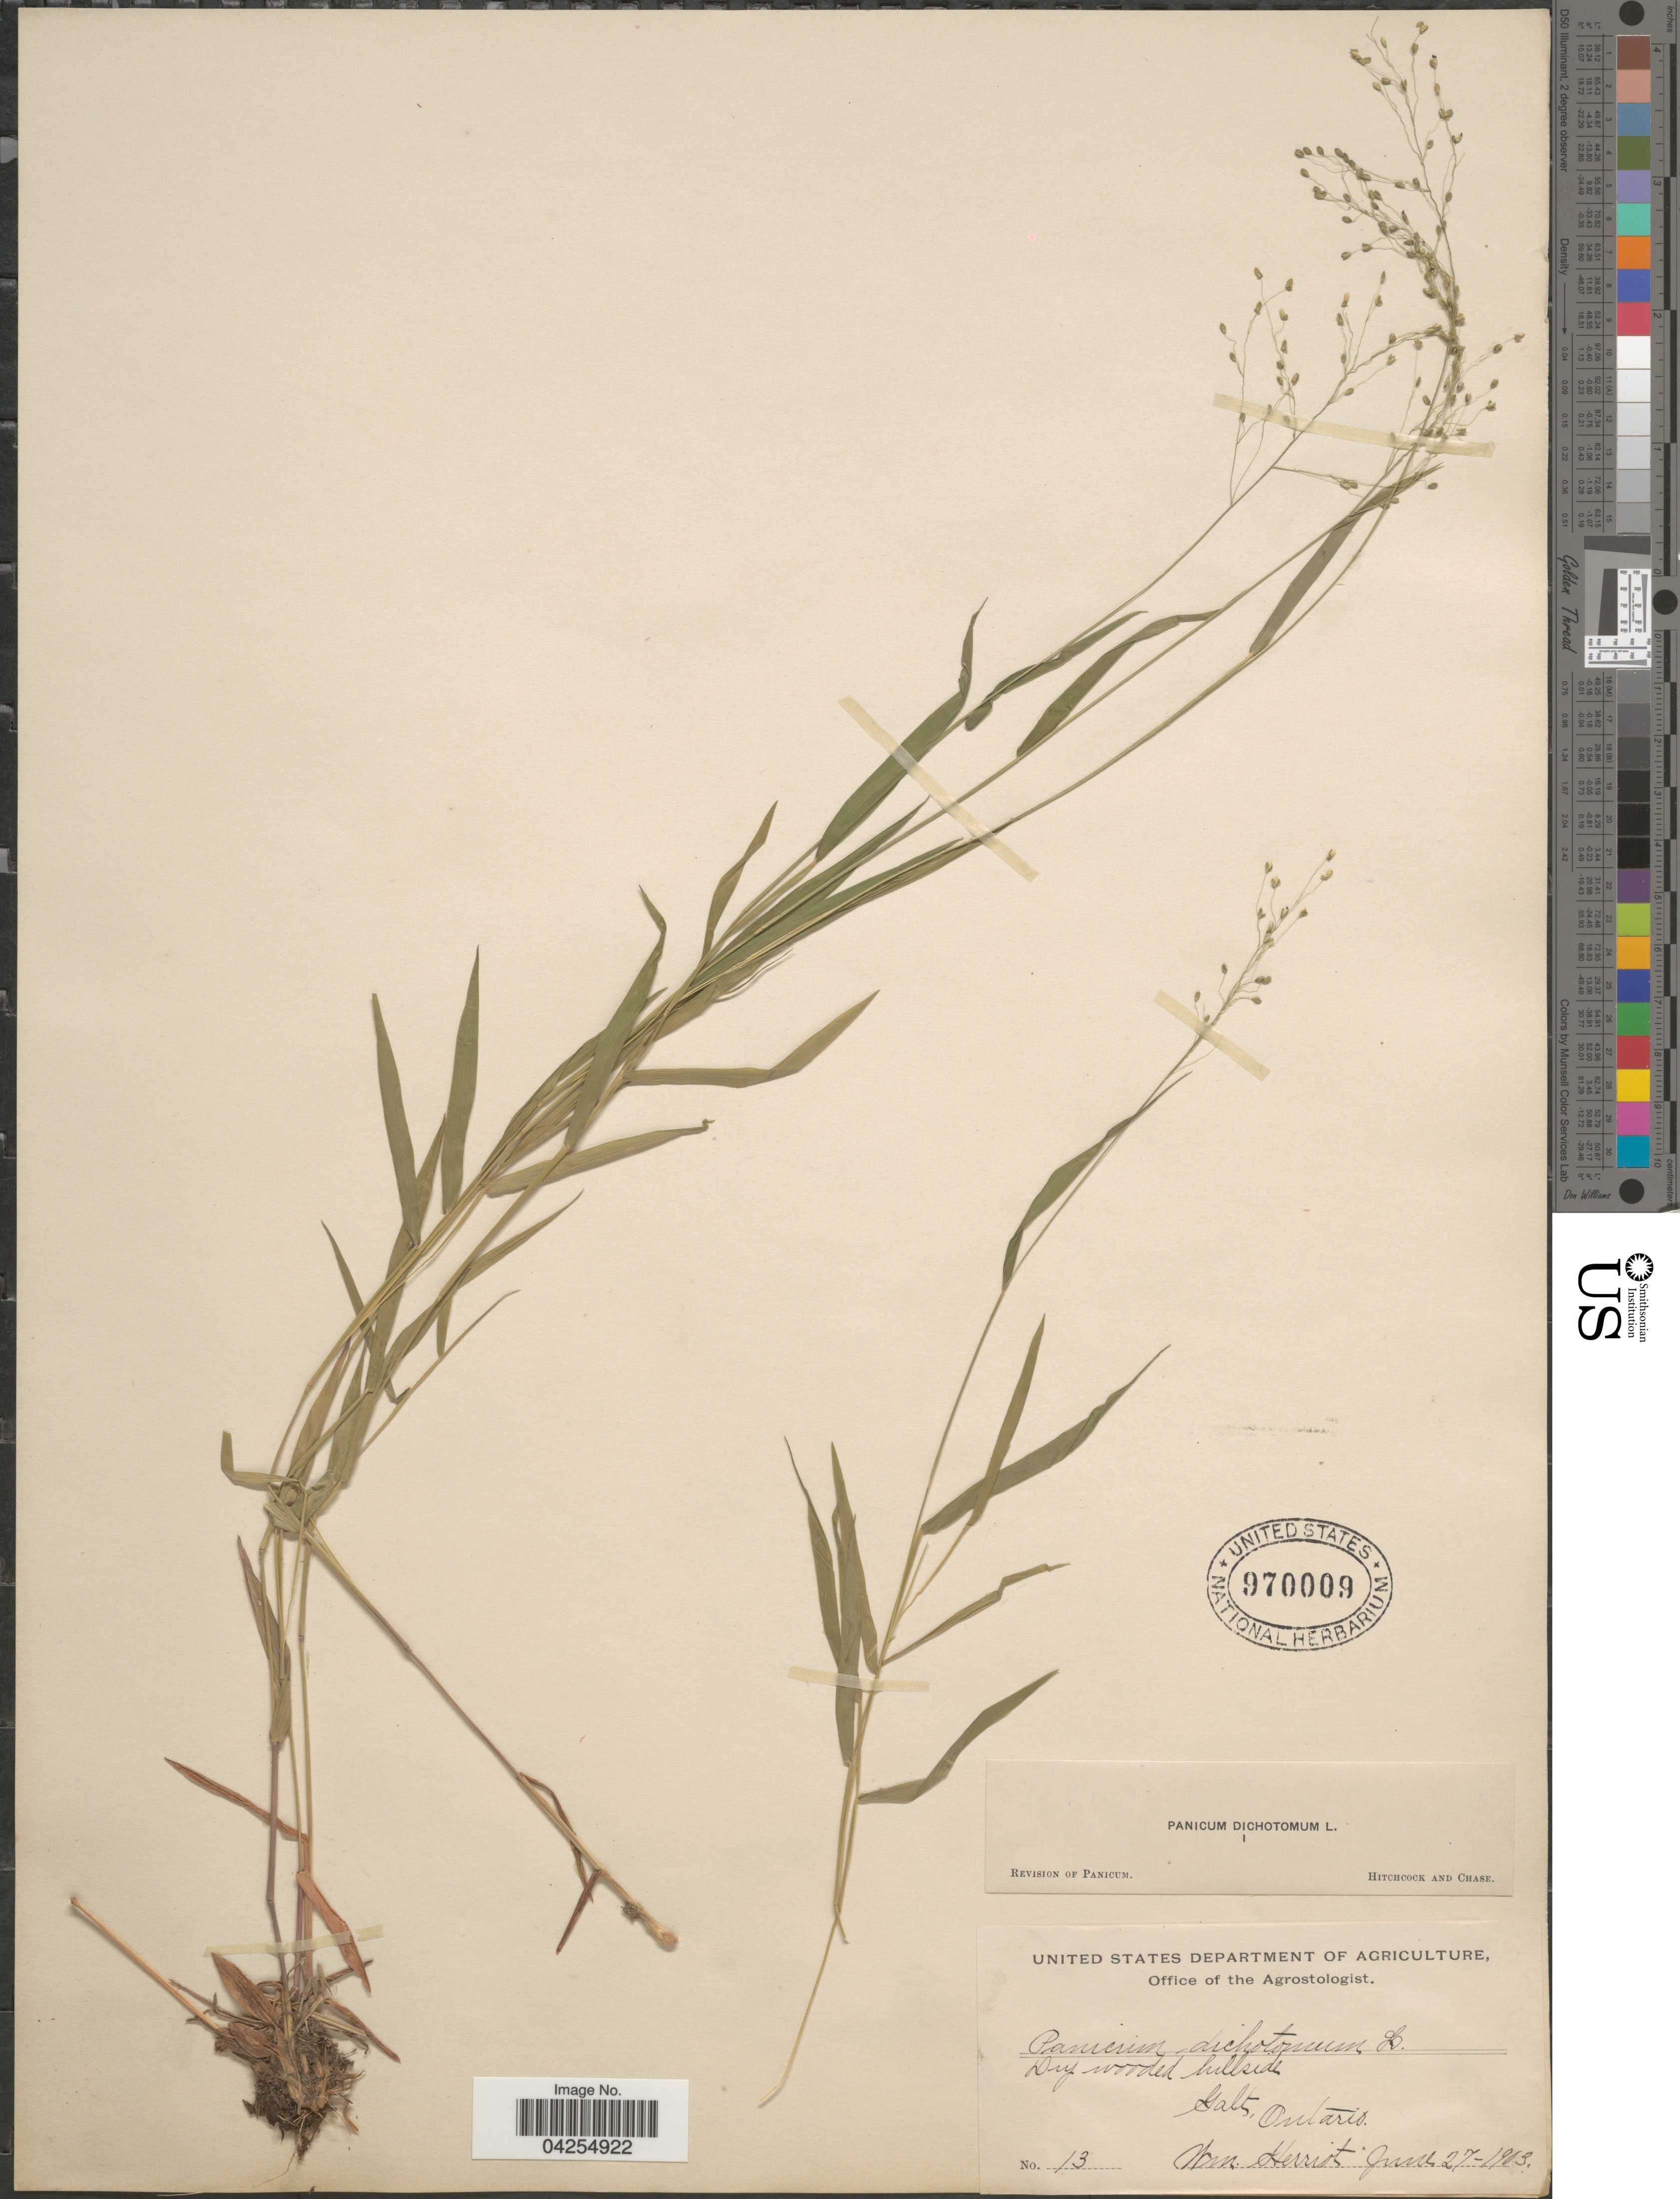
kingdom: Plantae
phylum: Tracheophyta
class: Liliopsida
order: Poales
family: Poaceae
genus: Dichanthelium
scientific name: Dichanthelium dichotomum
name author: (L.) Gould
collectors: W. Herriot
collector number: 13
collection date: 1903-06-27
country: Canada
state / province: Ontario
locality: Galt.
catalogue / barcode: US 970009